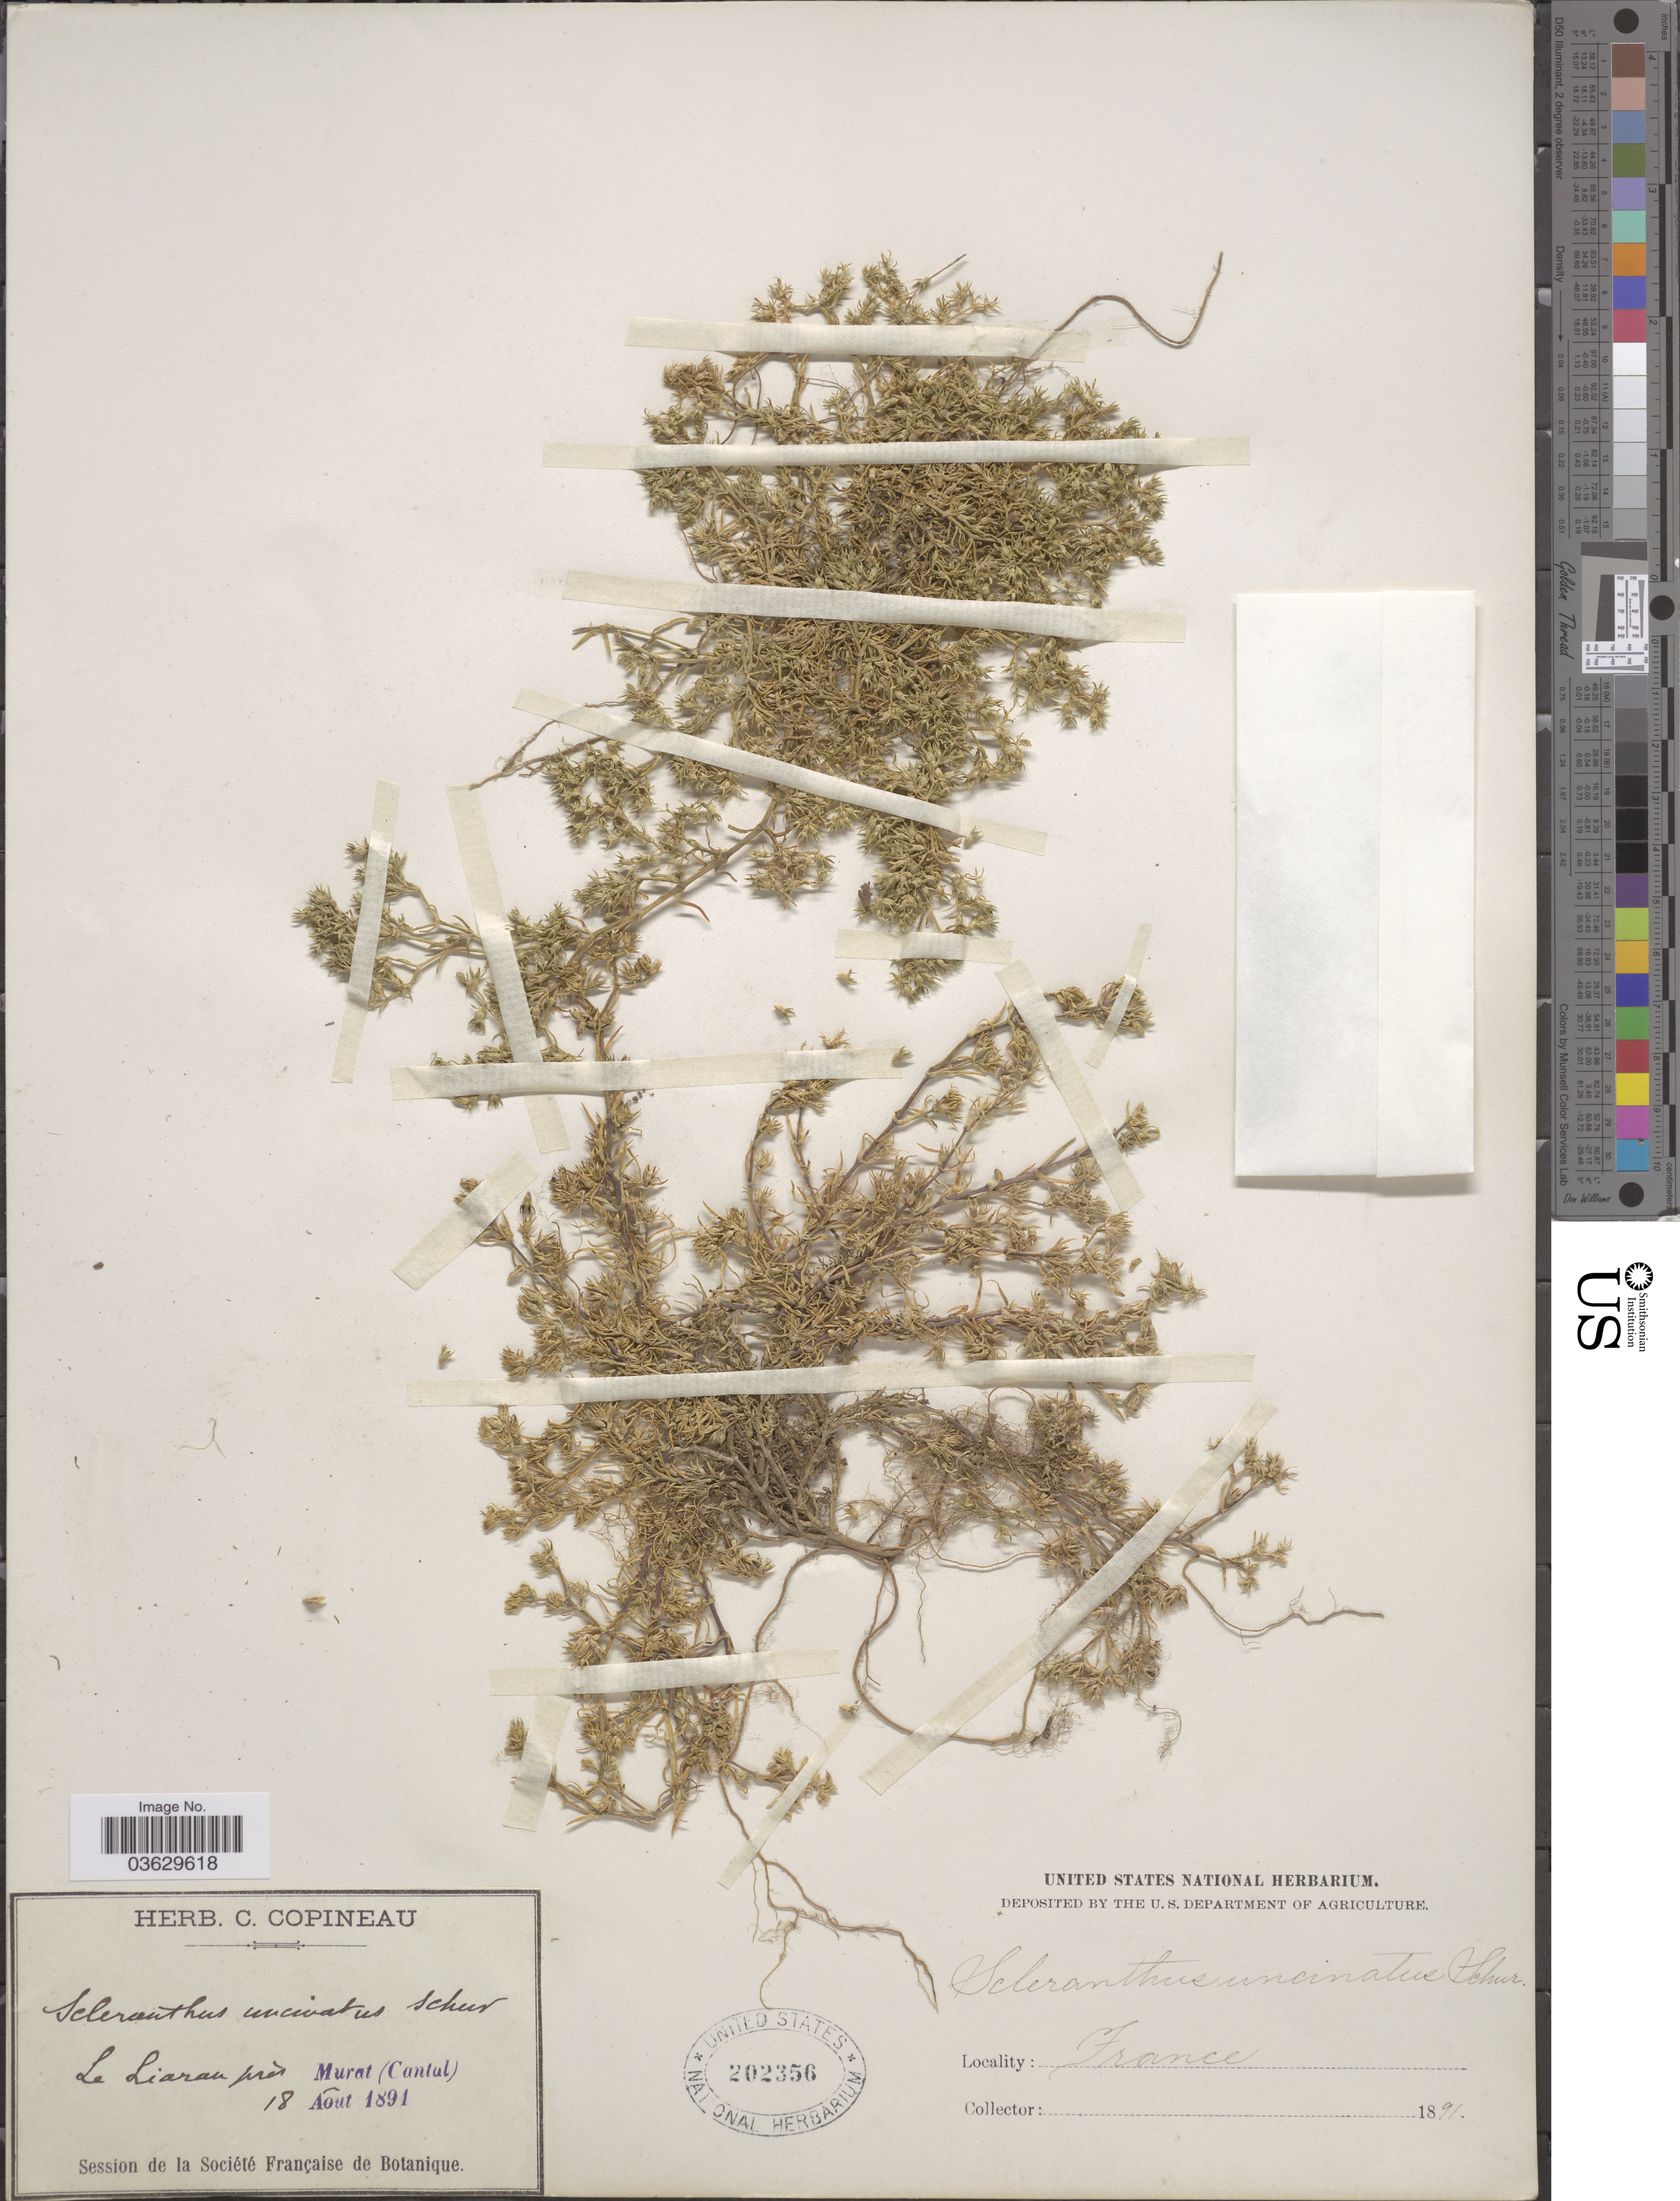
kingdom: Plantae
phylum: Tracheophyta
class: Magnoliopsida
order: Caryophyllales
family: Caryophyllaceae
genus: Scleranthus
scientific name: Scleranthus uncinatus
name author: Schur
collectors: ex herb. C. Copineau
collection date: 1891-08-18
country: France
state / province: Auvergne-Rhône-Alpes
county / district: Cantal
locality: La Liaran près Murat Cantal.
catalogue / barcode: US 202356